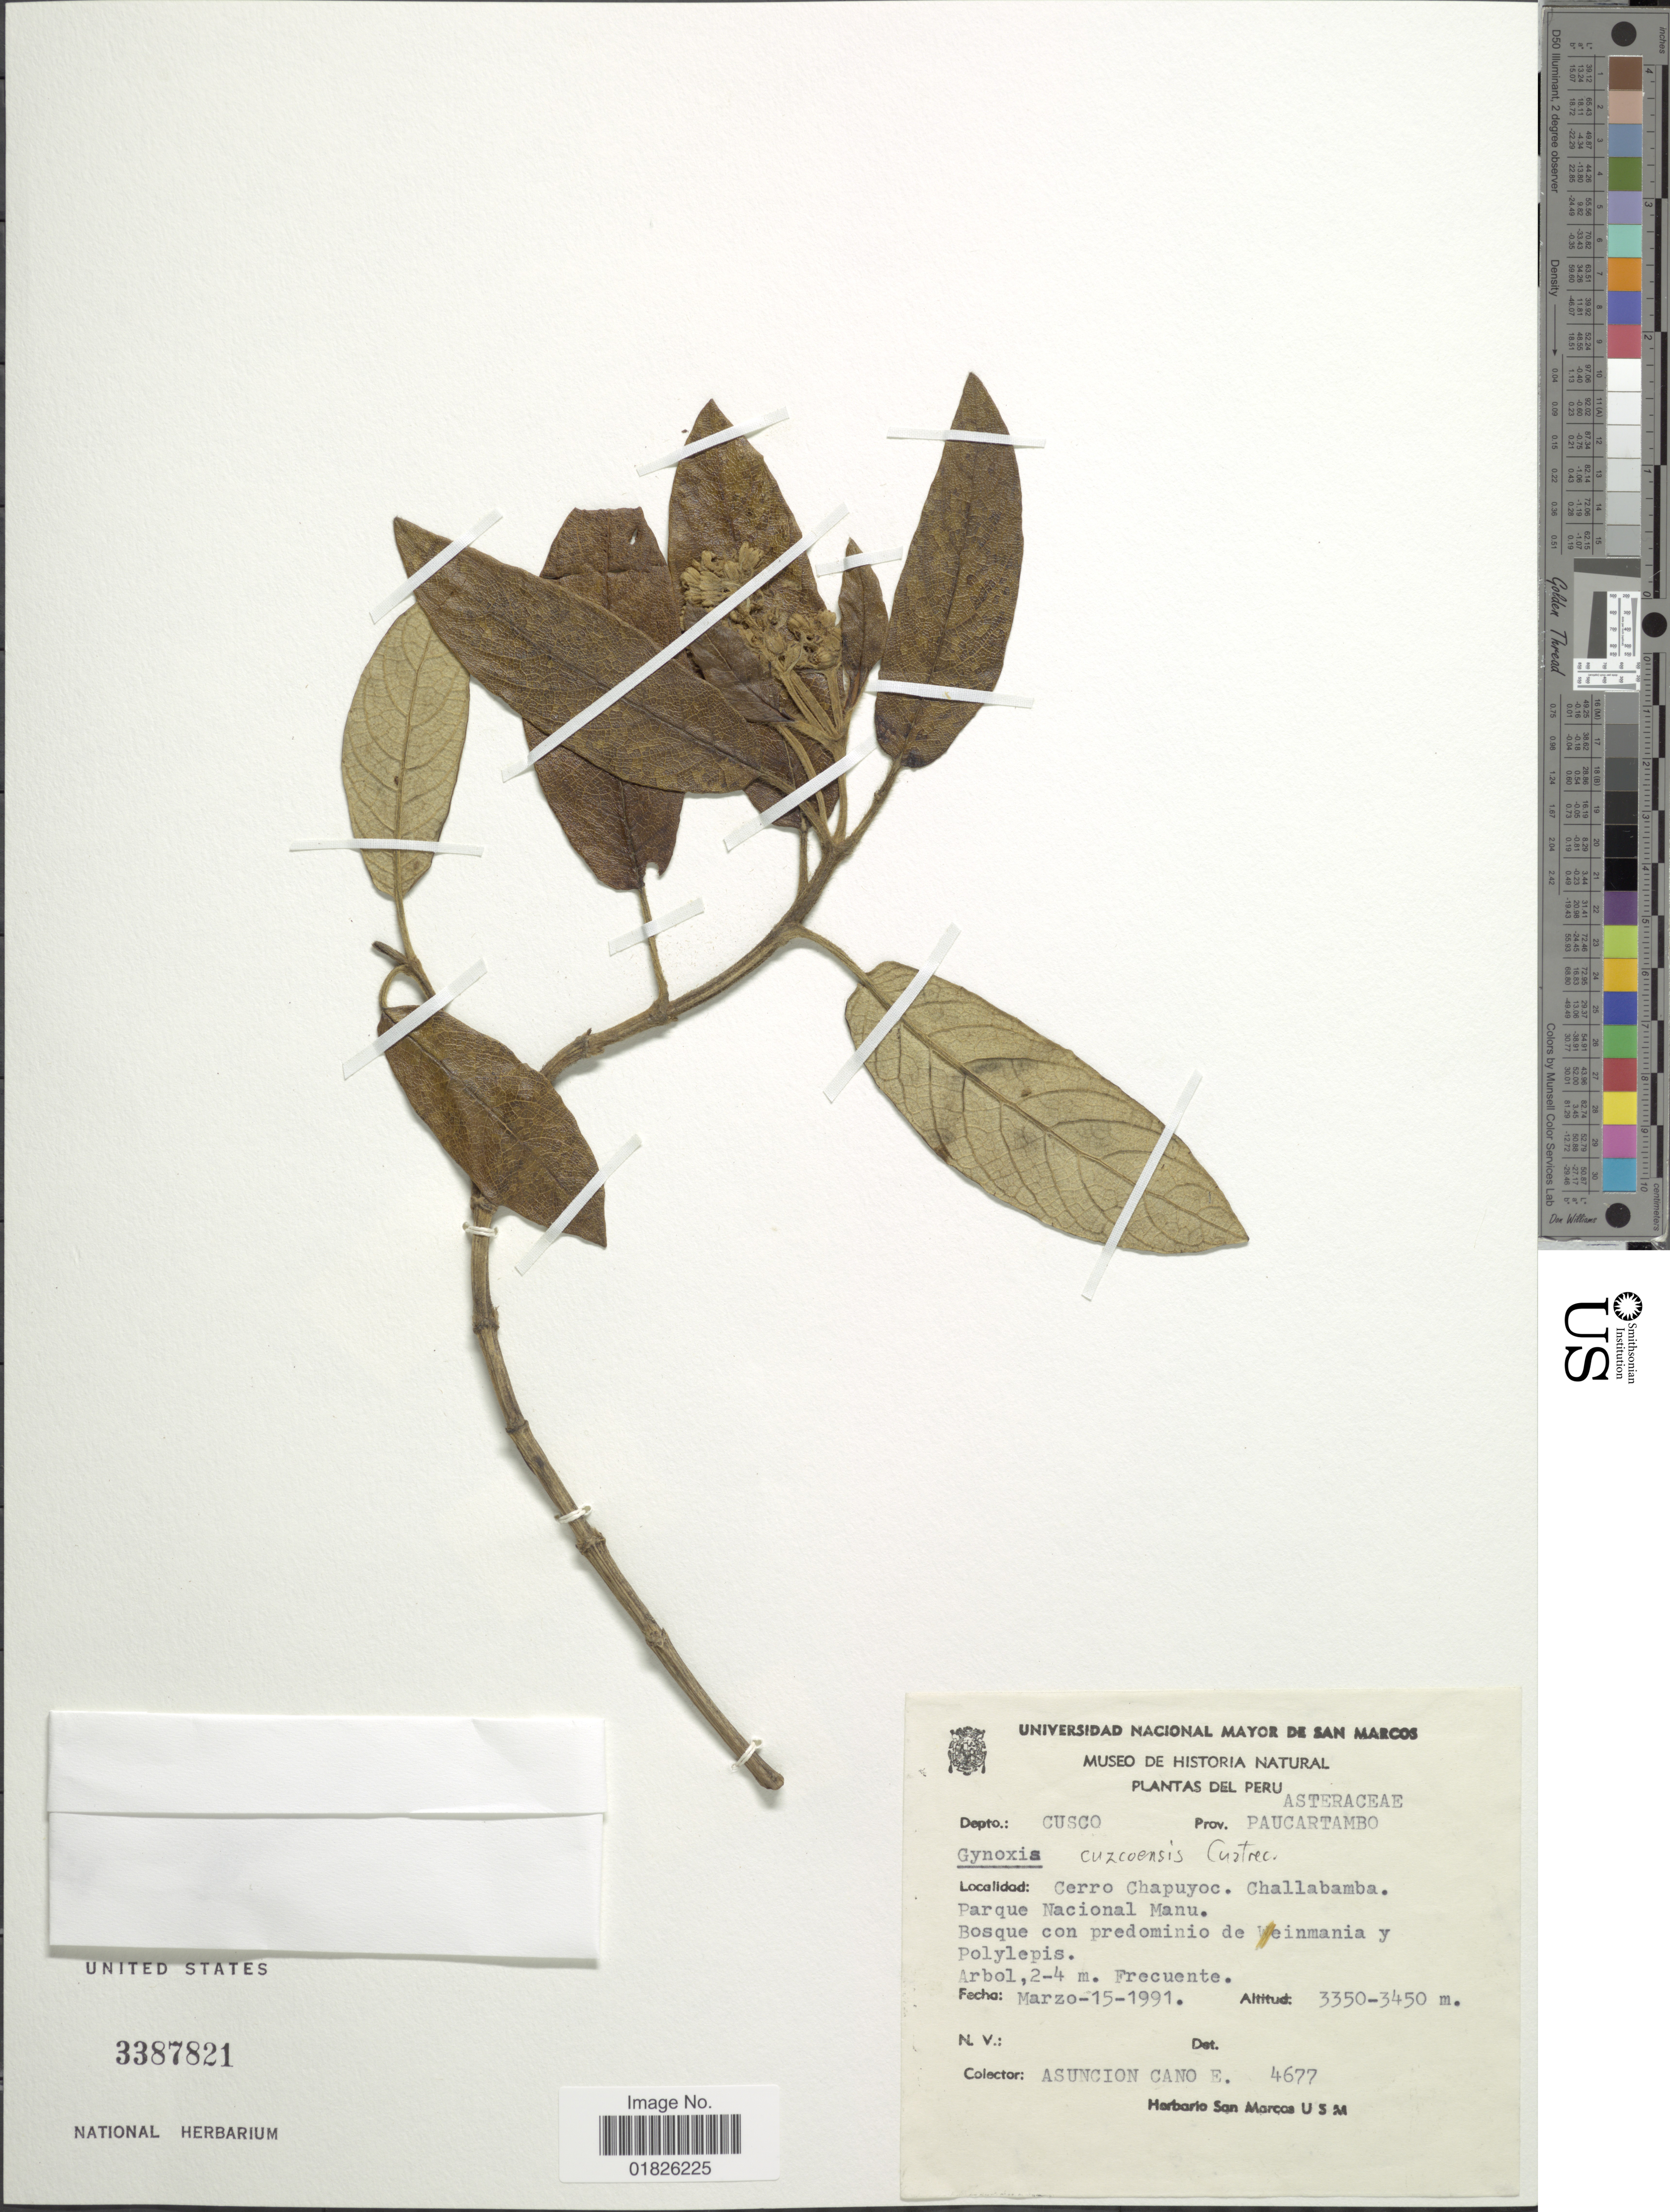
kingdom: Plantae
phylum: Tracheophyta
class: Magnoliopsida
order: Asterales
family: Asteraceae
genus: Gynoxys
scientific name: Gynoxys cuzcoensis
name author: Cuatrec.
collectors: A. Cano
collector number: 4677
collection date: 1991-03-15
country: Peru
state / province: Cusco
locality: Provincia Paucartambo, Cerro Chapuyoc, Challabamba, Parque Nacional Manu.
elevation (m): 3350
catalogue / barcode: US 3387821